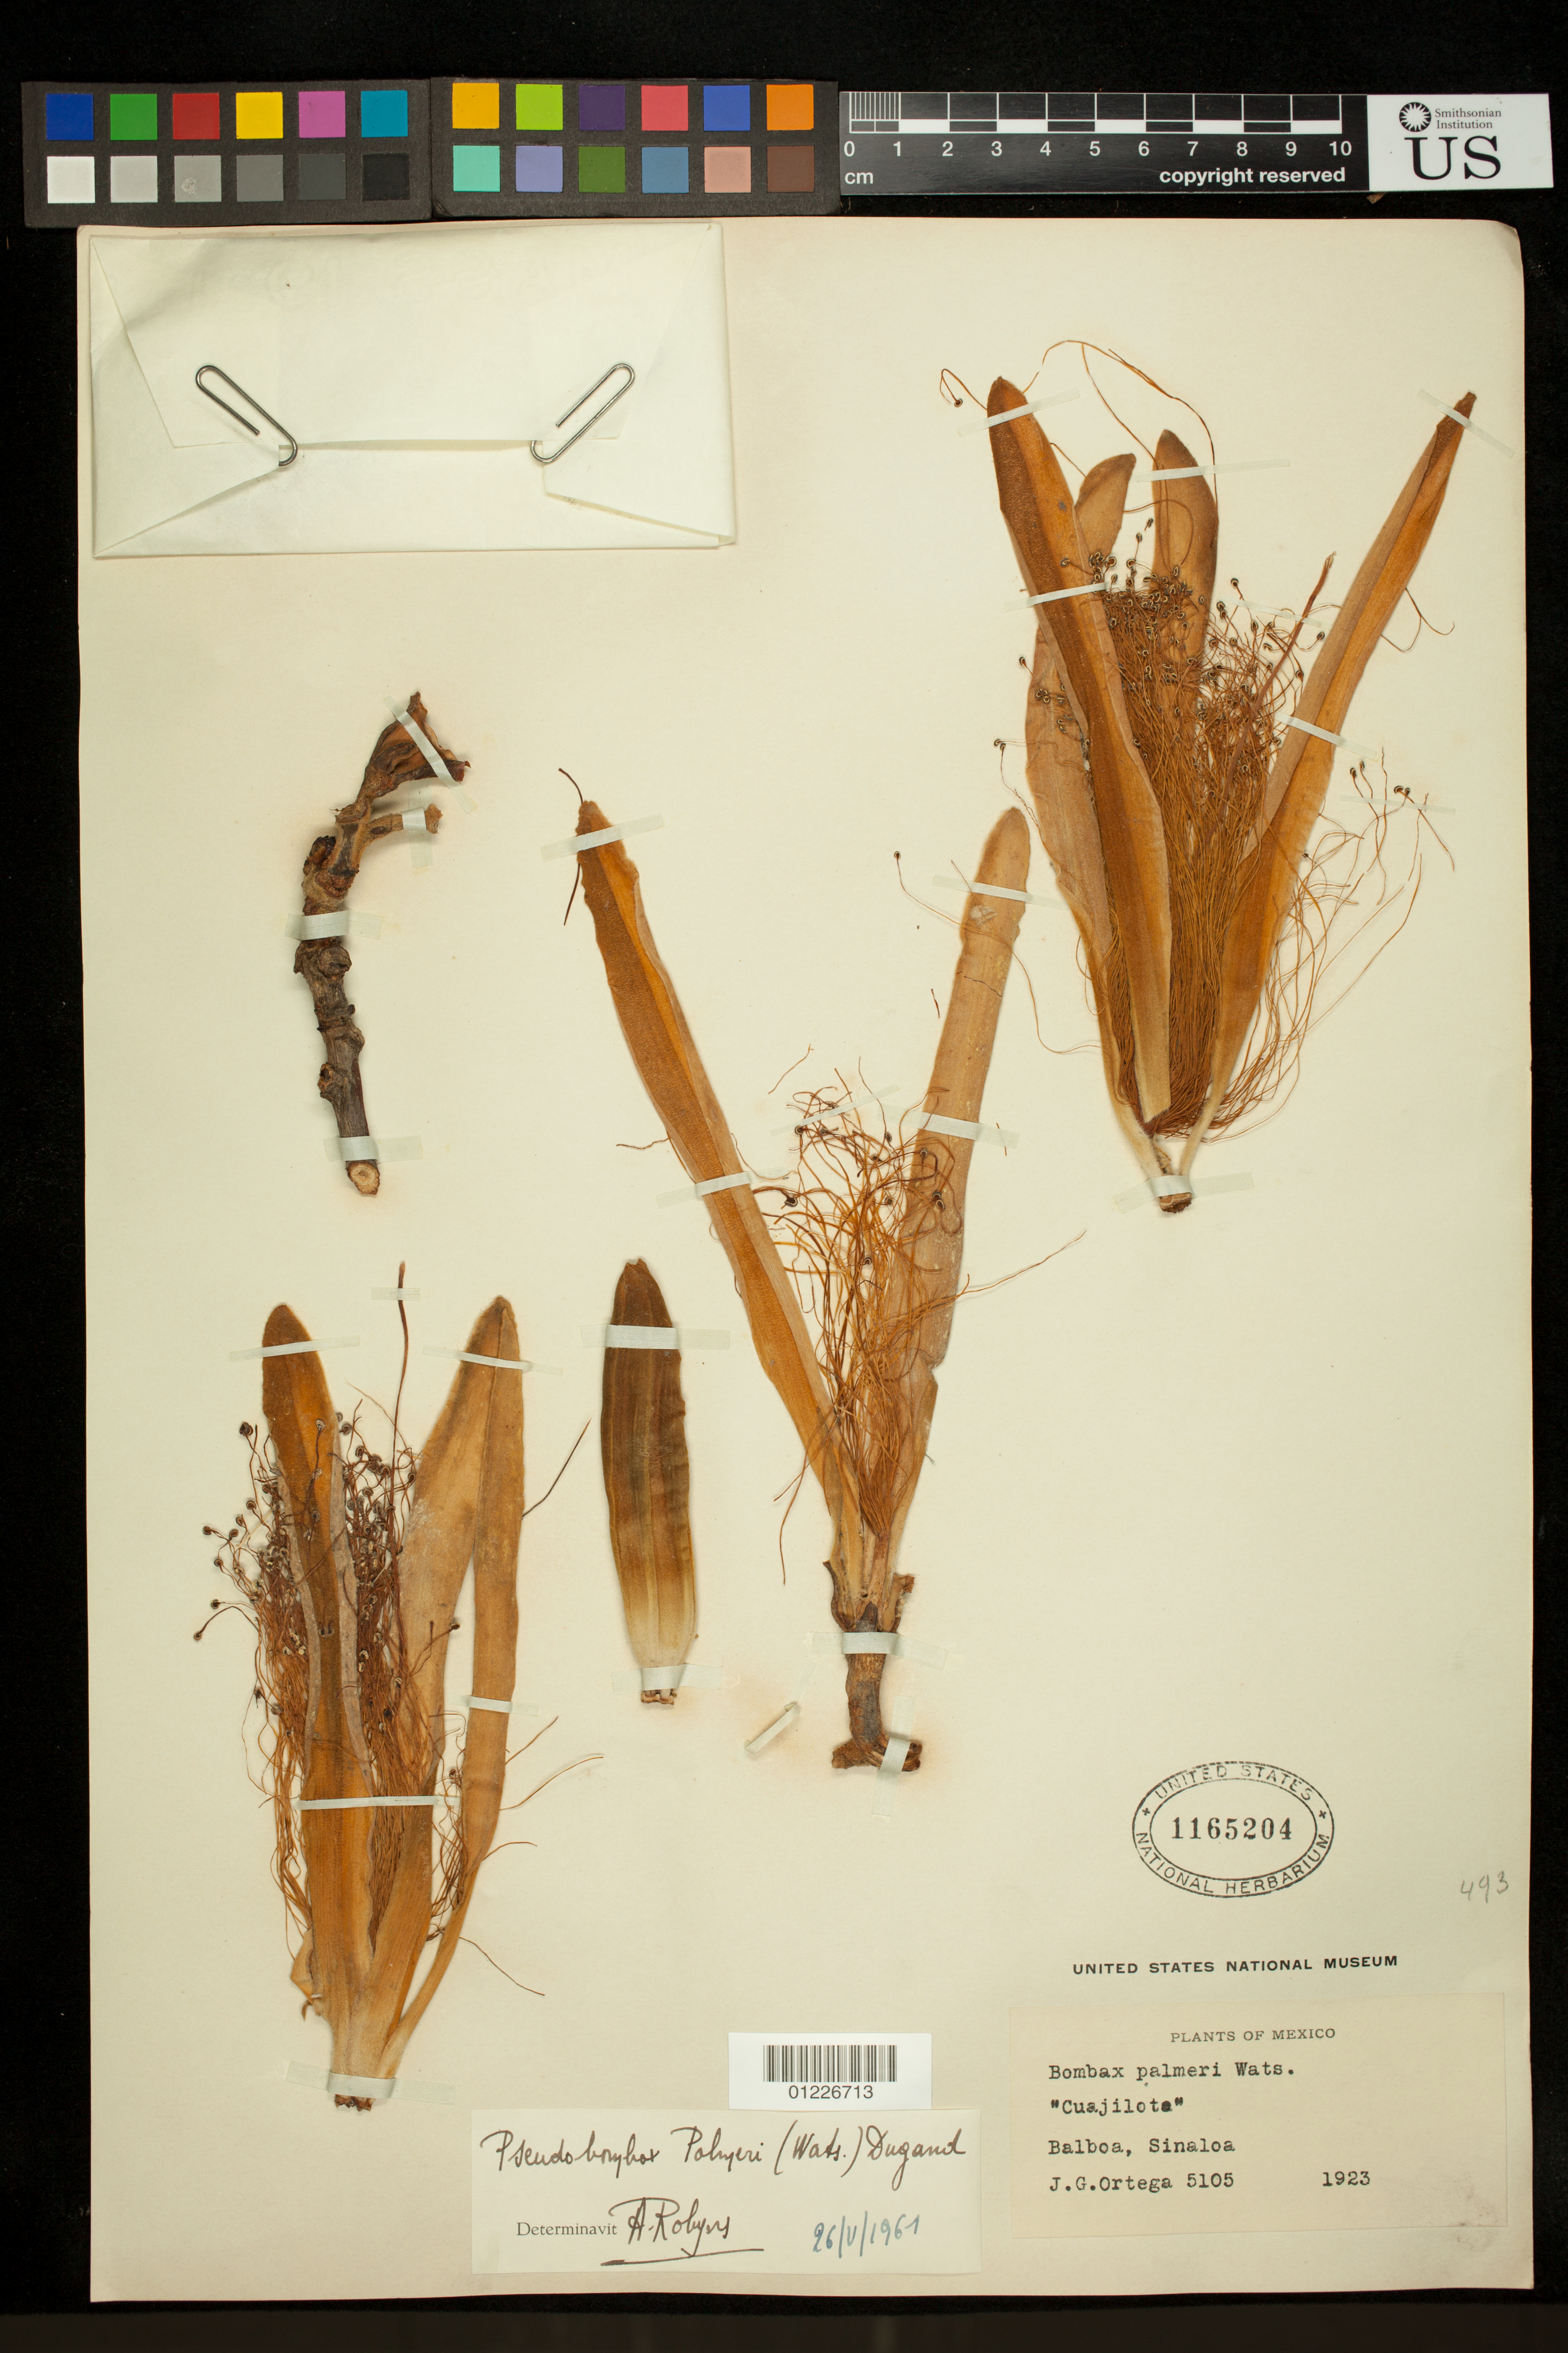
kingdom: Plantae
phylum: Tracheophyta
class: Magnoliopsida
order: Malvales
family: Malvaceae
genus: Pseudobombax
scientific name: Pseudobombax palmeri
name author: (S. Watson) Dugand G.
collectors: J. Ortega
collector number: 5105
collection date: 1923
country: Mexico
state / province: Sinaloa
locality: Balboa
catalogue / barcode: US 1165204